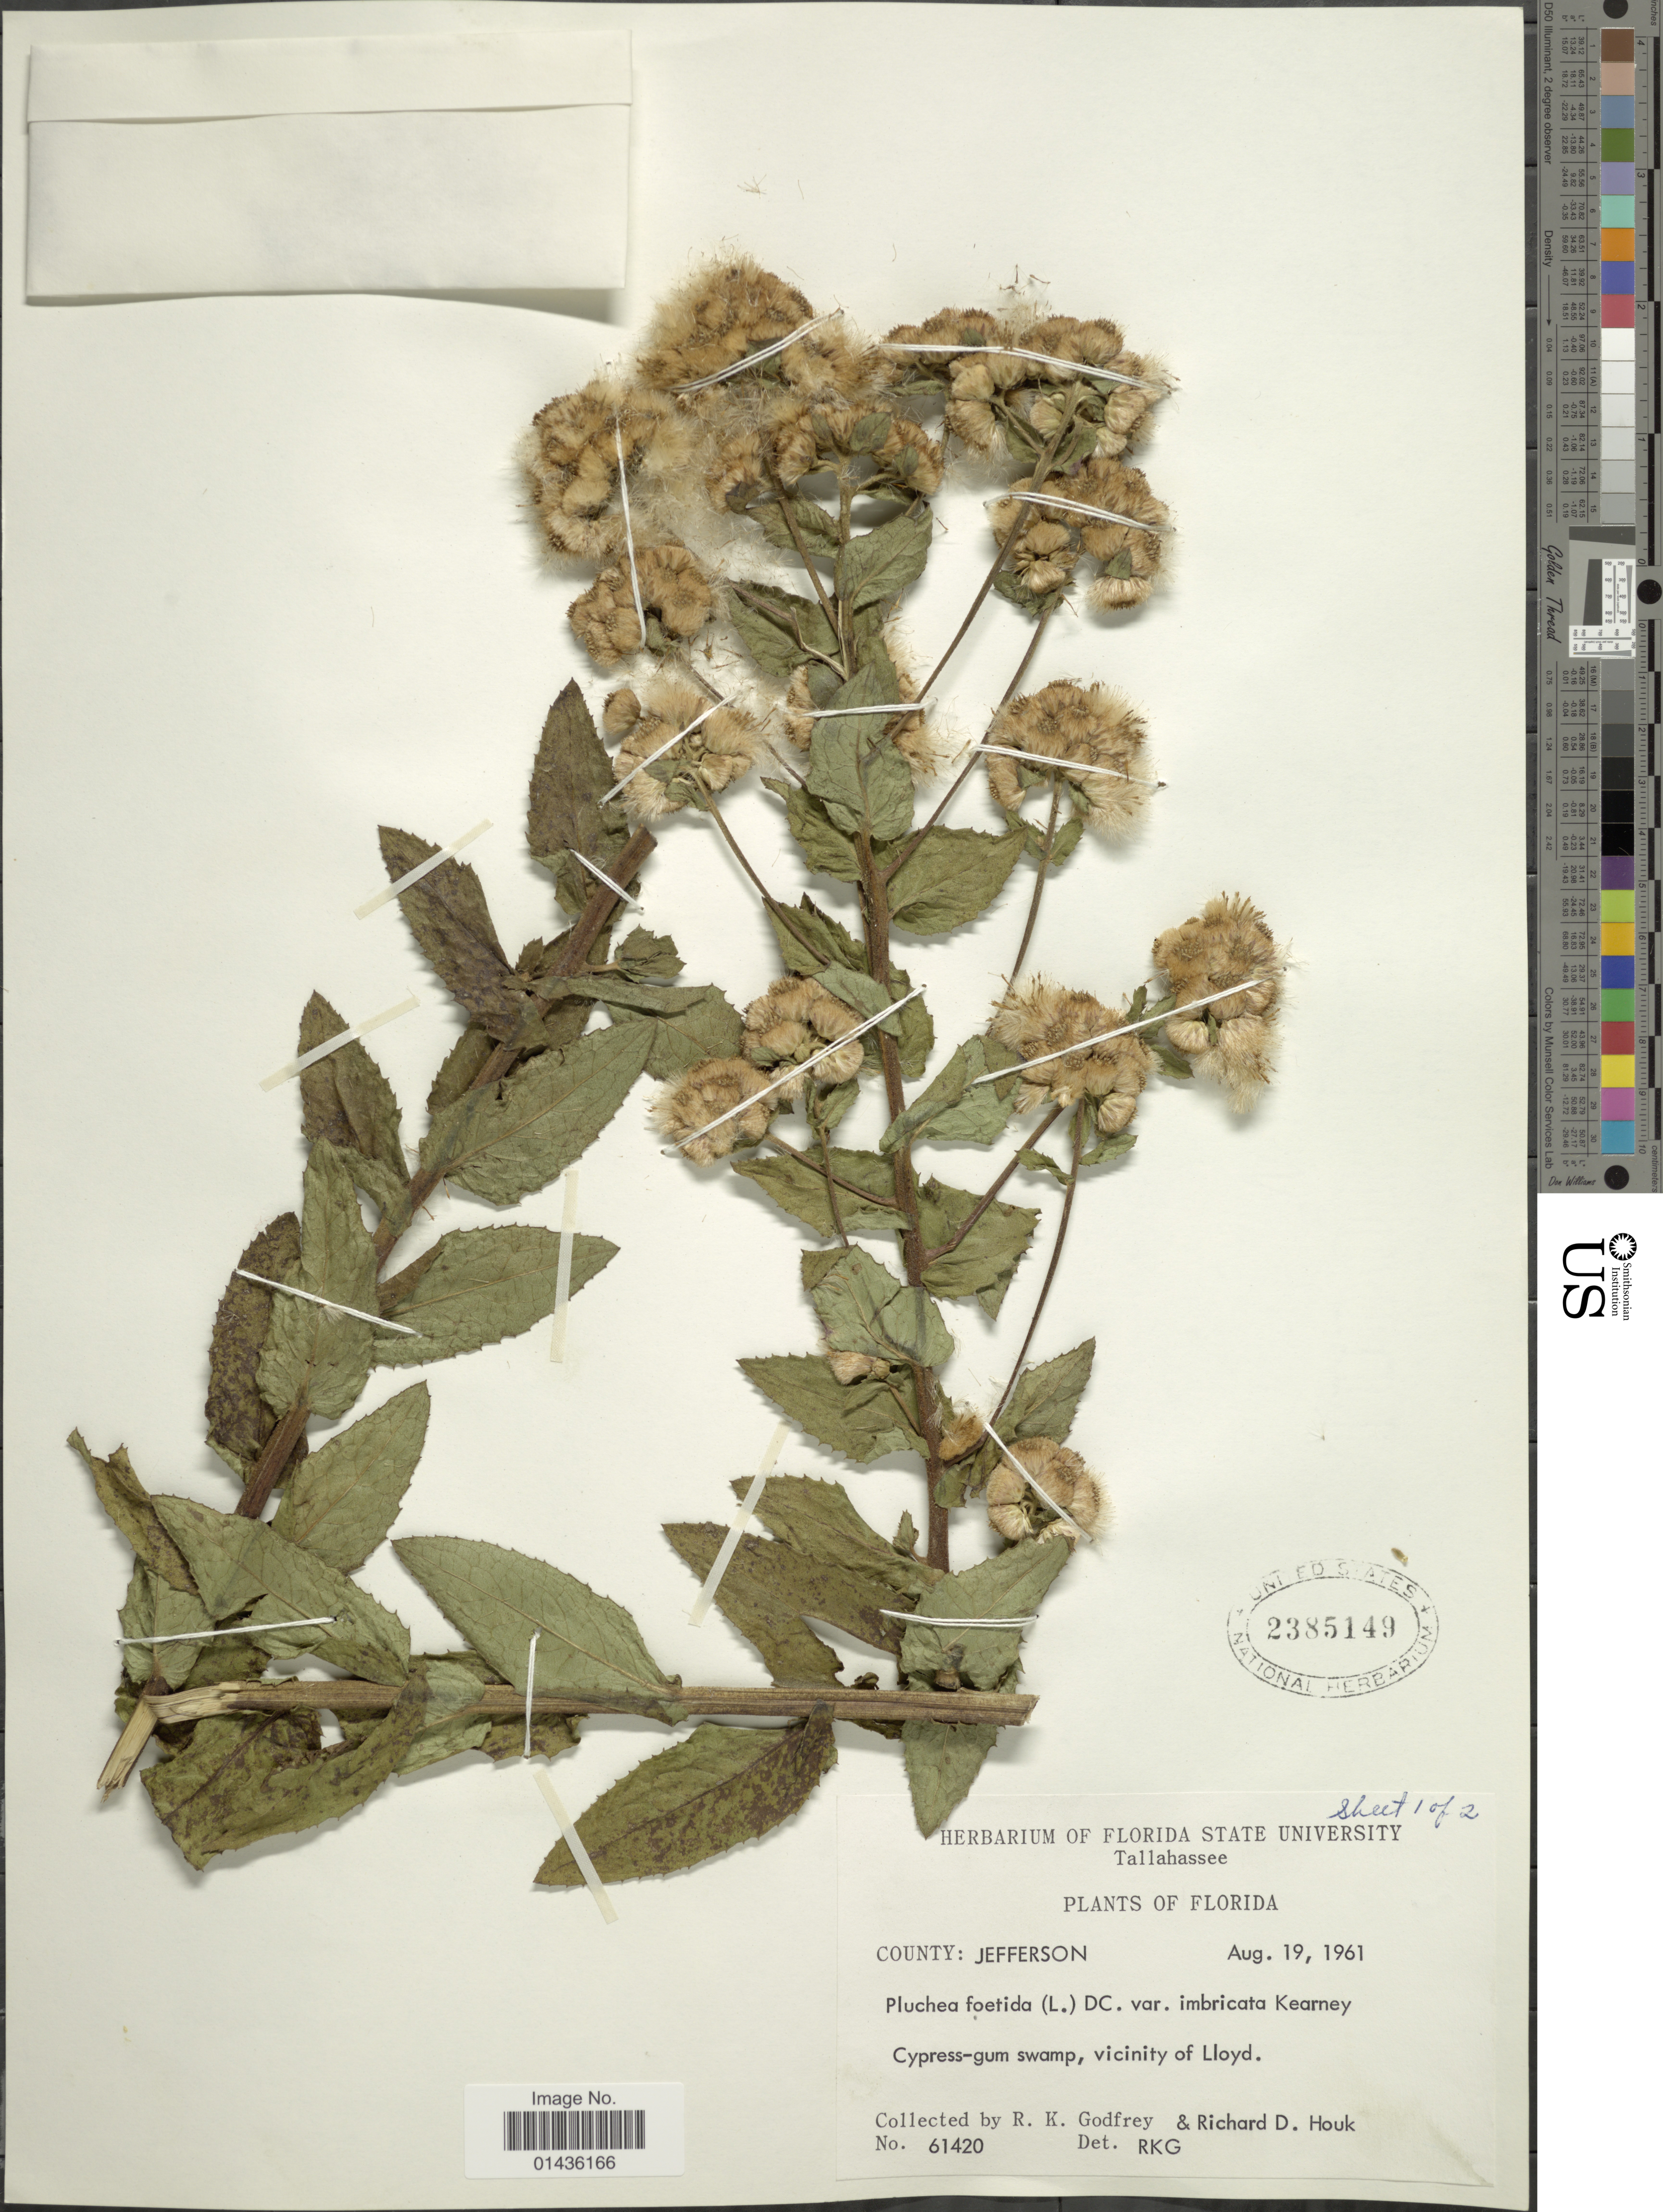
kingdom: Plantae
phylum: Tracheophyta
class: Magnoliopsida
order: Asterales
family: Asteraceae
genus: Pluchea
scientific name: Pluchea foetida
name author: (L.) DC.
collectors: R. K. Godfrey & R. Houk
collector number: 61420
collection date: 1961-08-19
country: United States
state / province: Florida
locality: County Jefferson, vicinity of Lloyd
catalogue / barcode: US 2385149